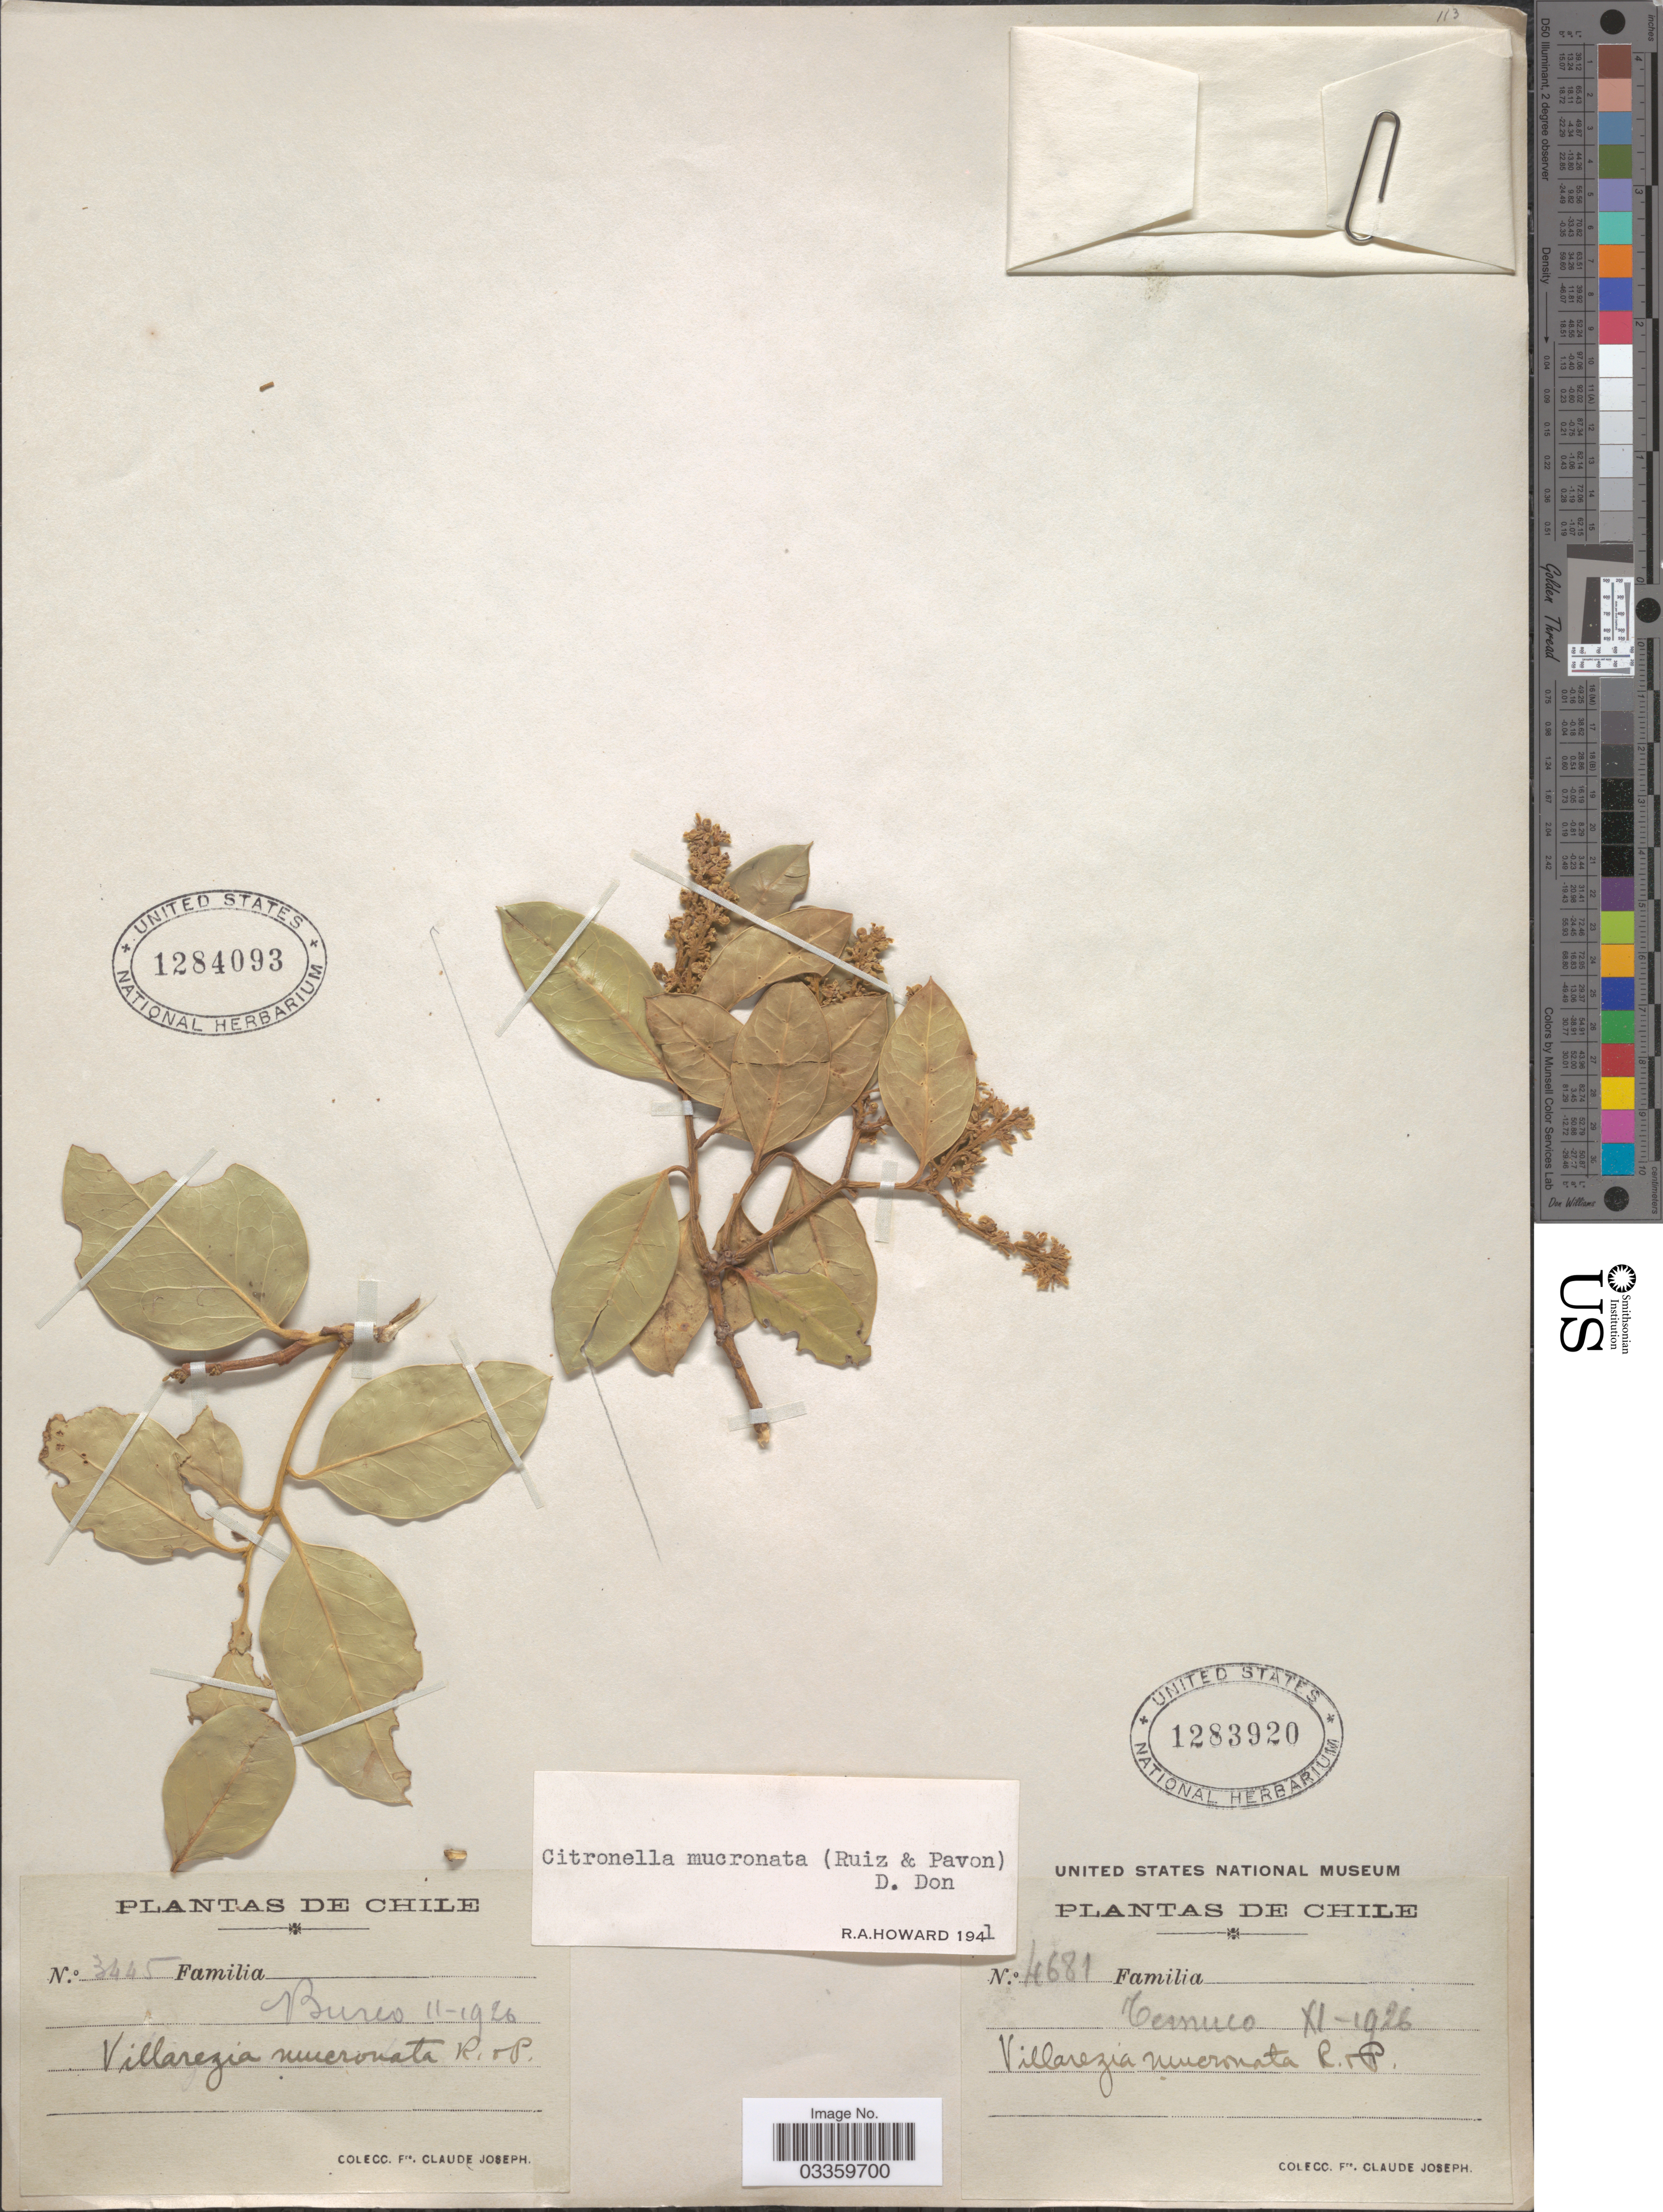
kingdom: Plantae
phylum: Tracheophyta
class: Magnoliopsida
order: Cardiopteridales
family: Cardiopteridaceae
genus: Citronella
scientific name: Citronella mucronata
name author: (Ruiz & Pav.) D. Don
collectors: Bro. Claude-Joseph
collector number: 3445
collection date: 1920-02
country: Chile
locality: Temuco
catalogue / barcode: US 1284093